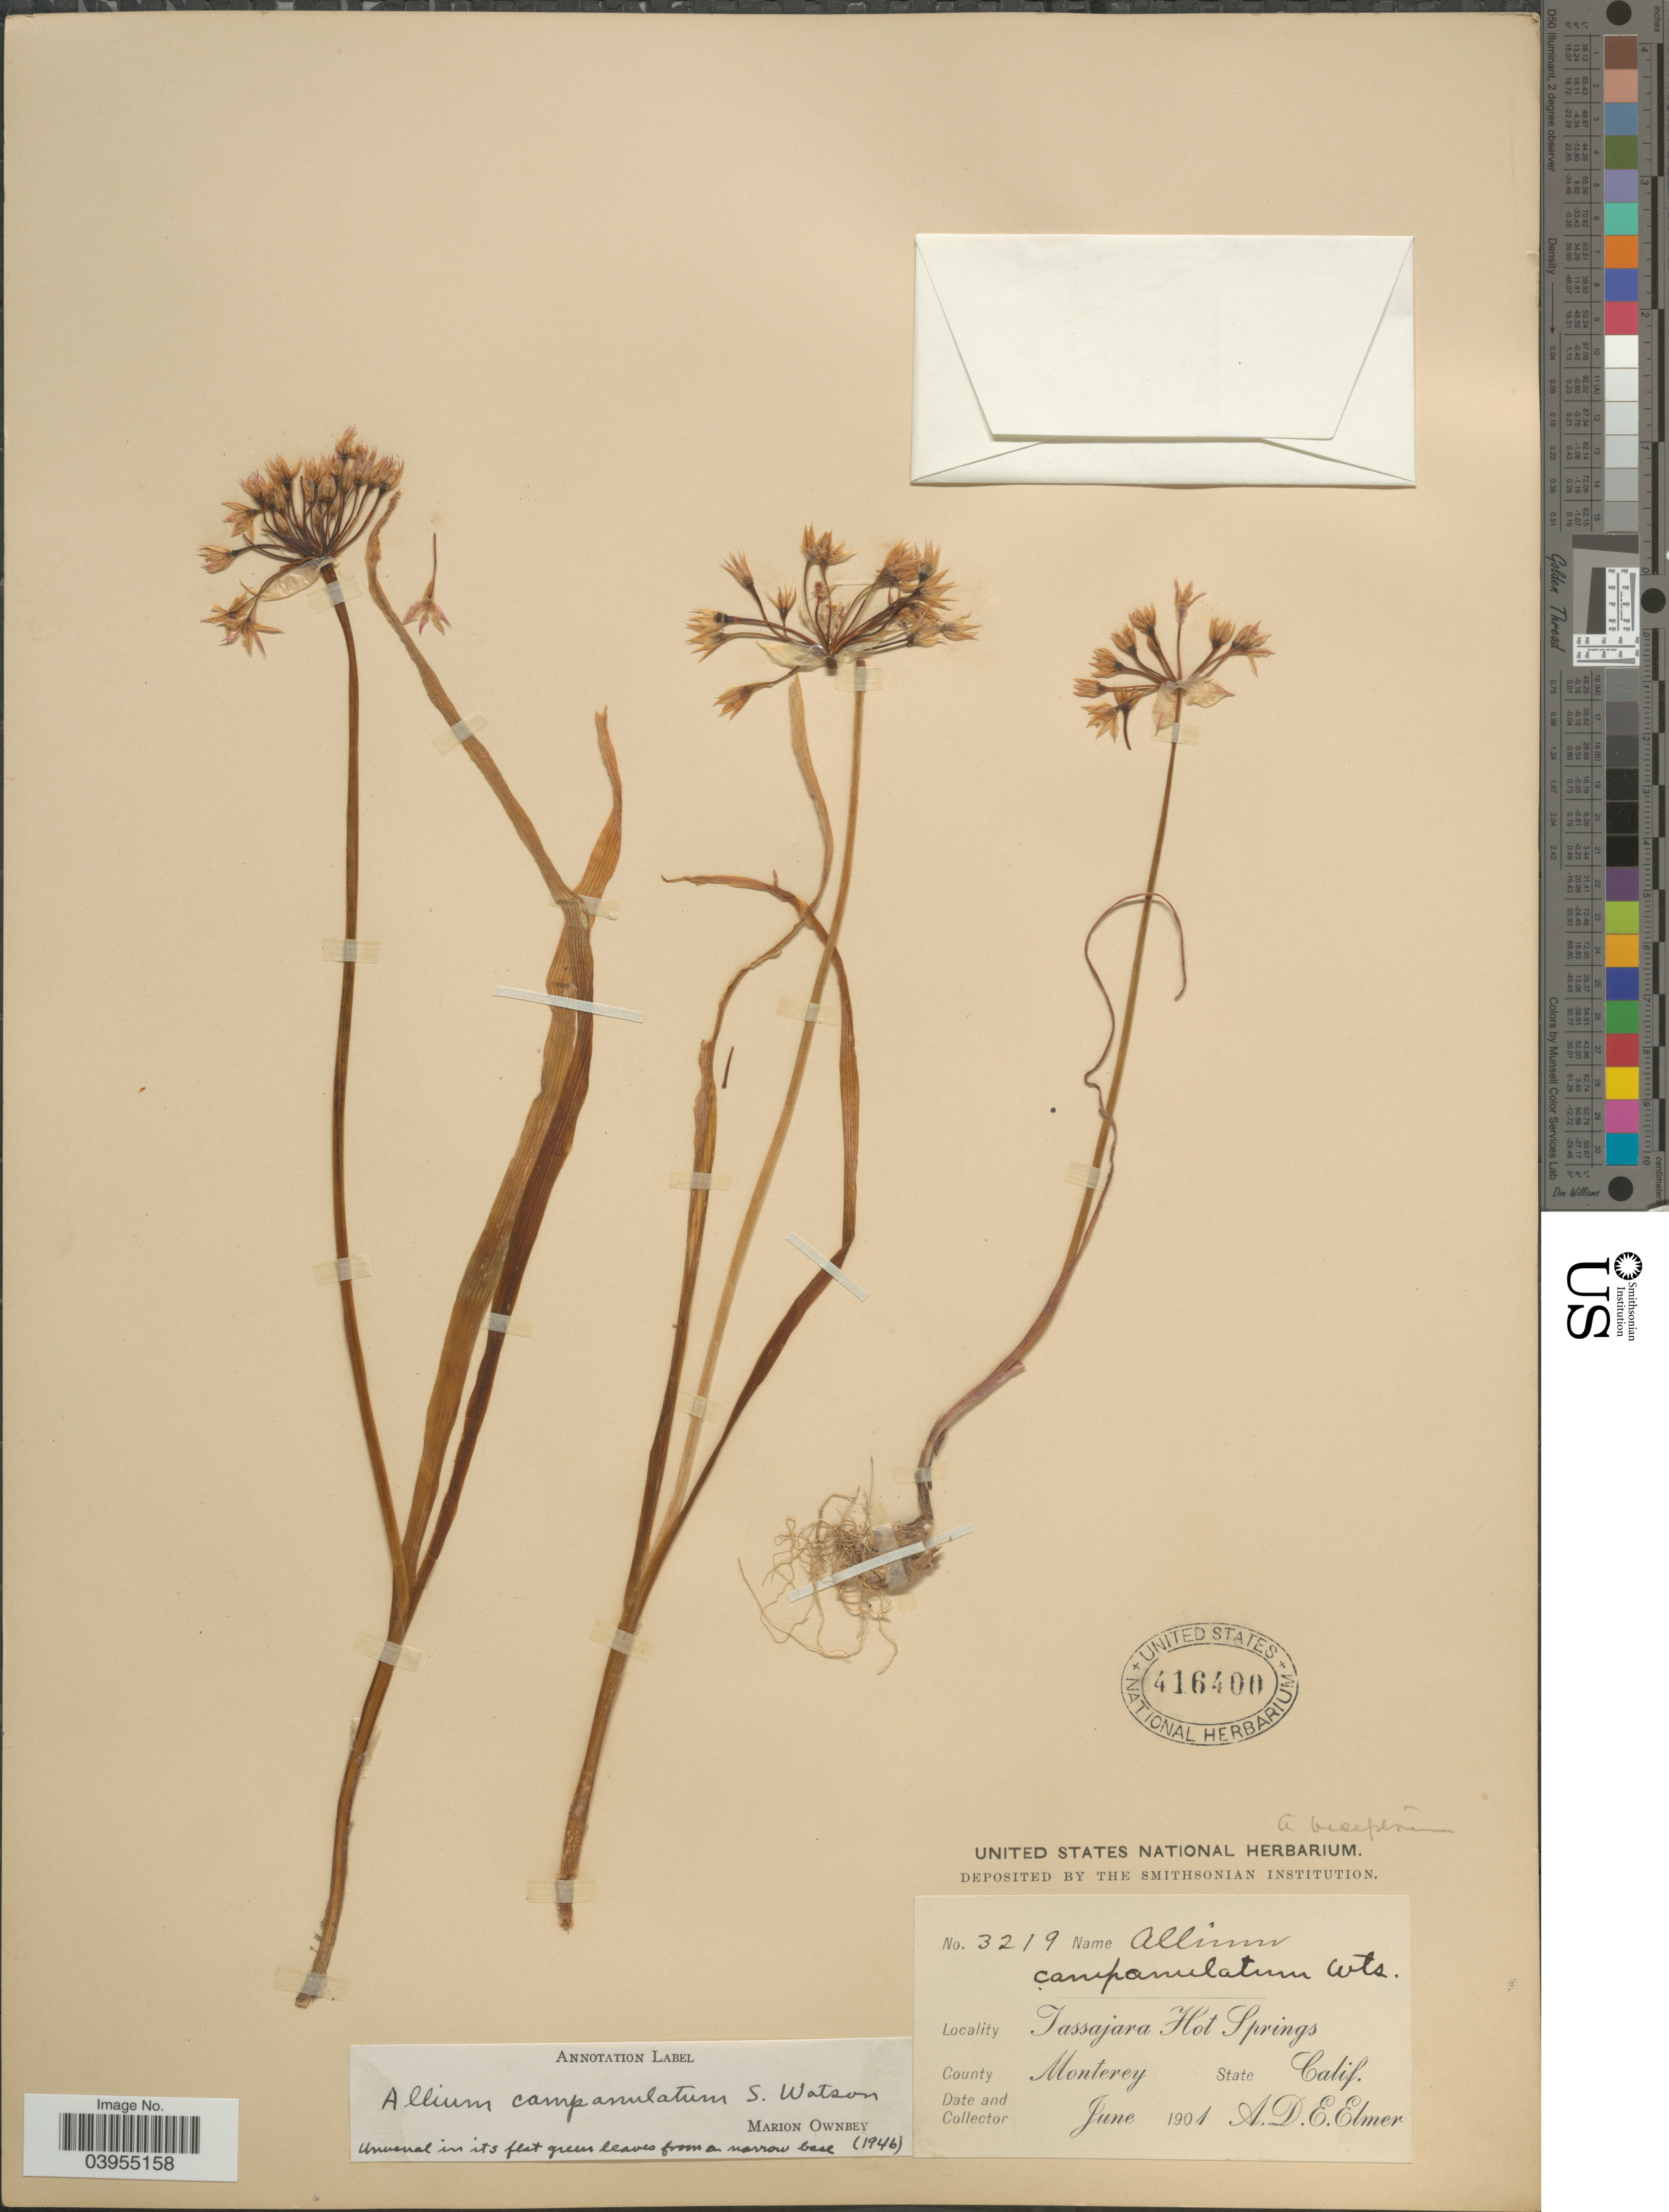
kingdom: Plantae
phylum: Tracheophyta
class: Liliopsida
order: Asparagales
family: Amaryllidaceae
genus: Allium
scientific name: Allium campanulatum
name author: S. Watson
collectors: A. D. E. Elmer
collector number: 3219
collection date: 1901-06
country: United States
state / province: California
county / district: Monterey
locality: Tassajara Hot Springs. County Monterey.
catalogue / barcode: US 416400